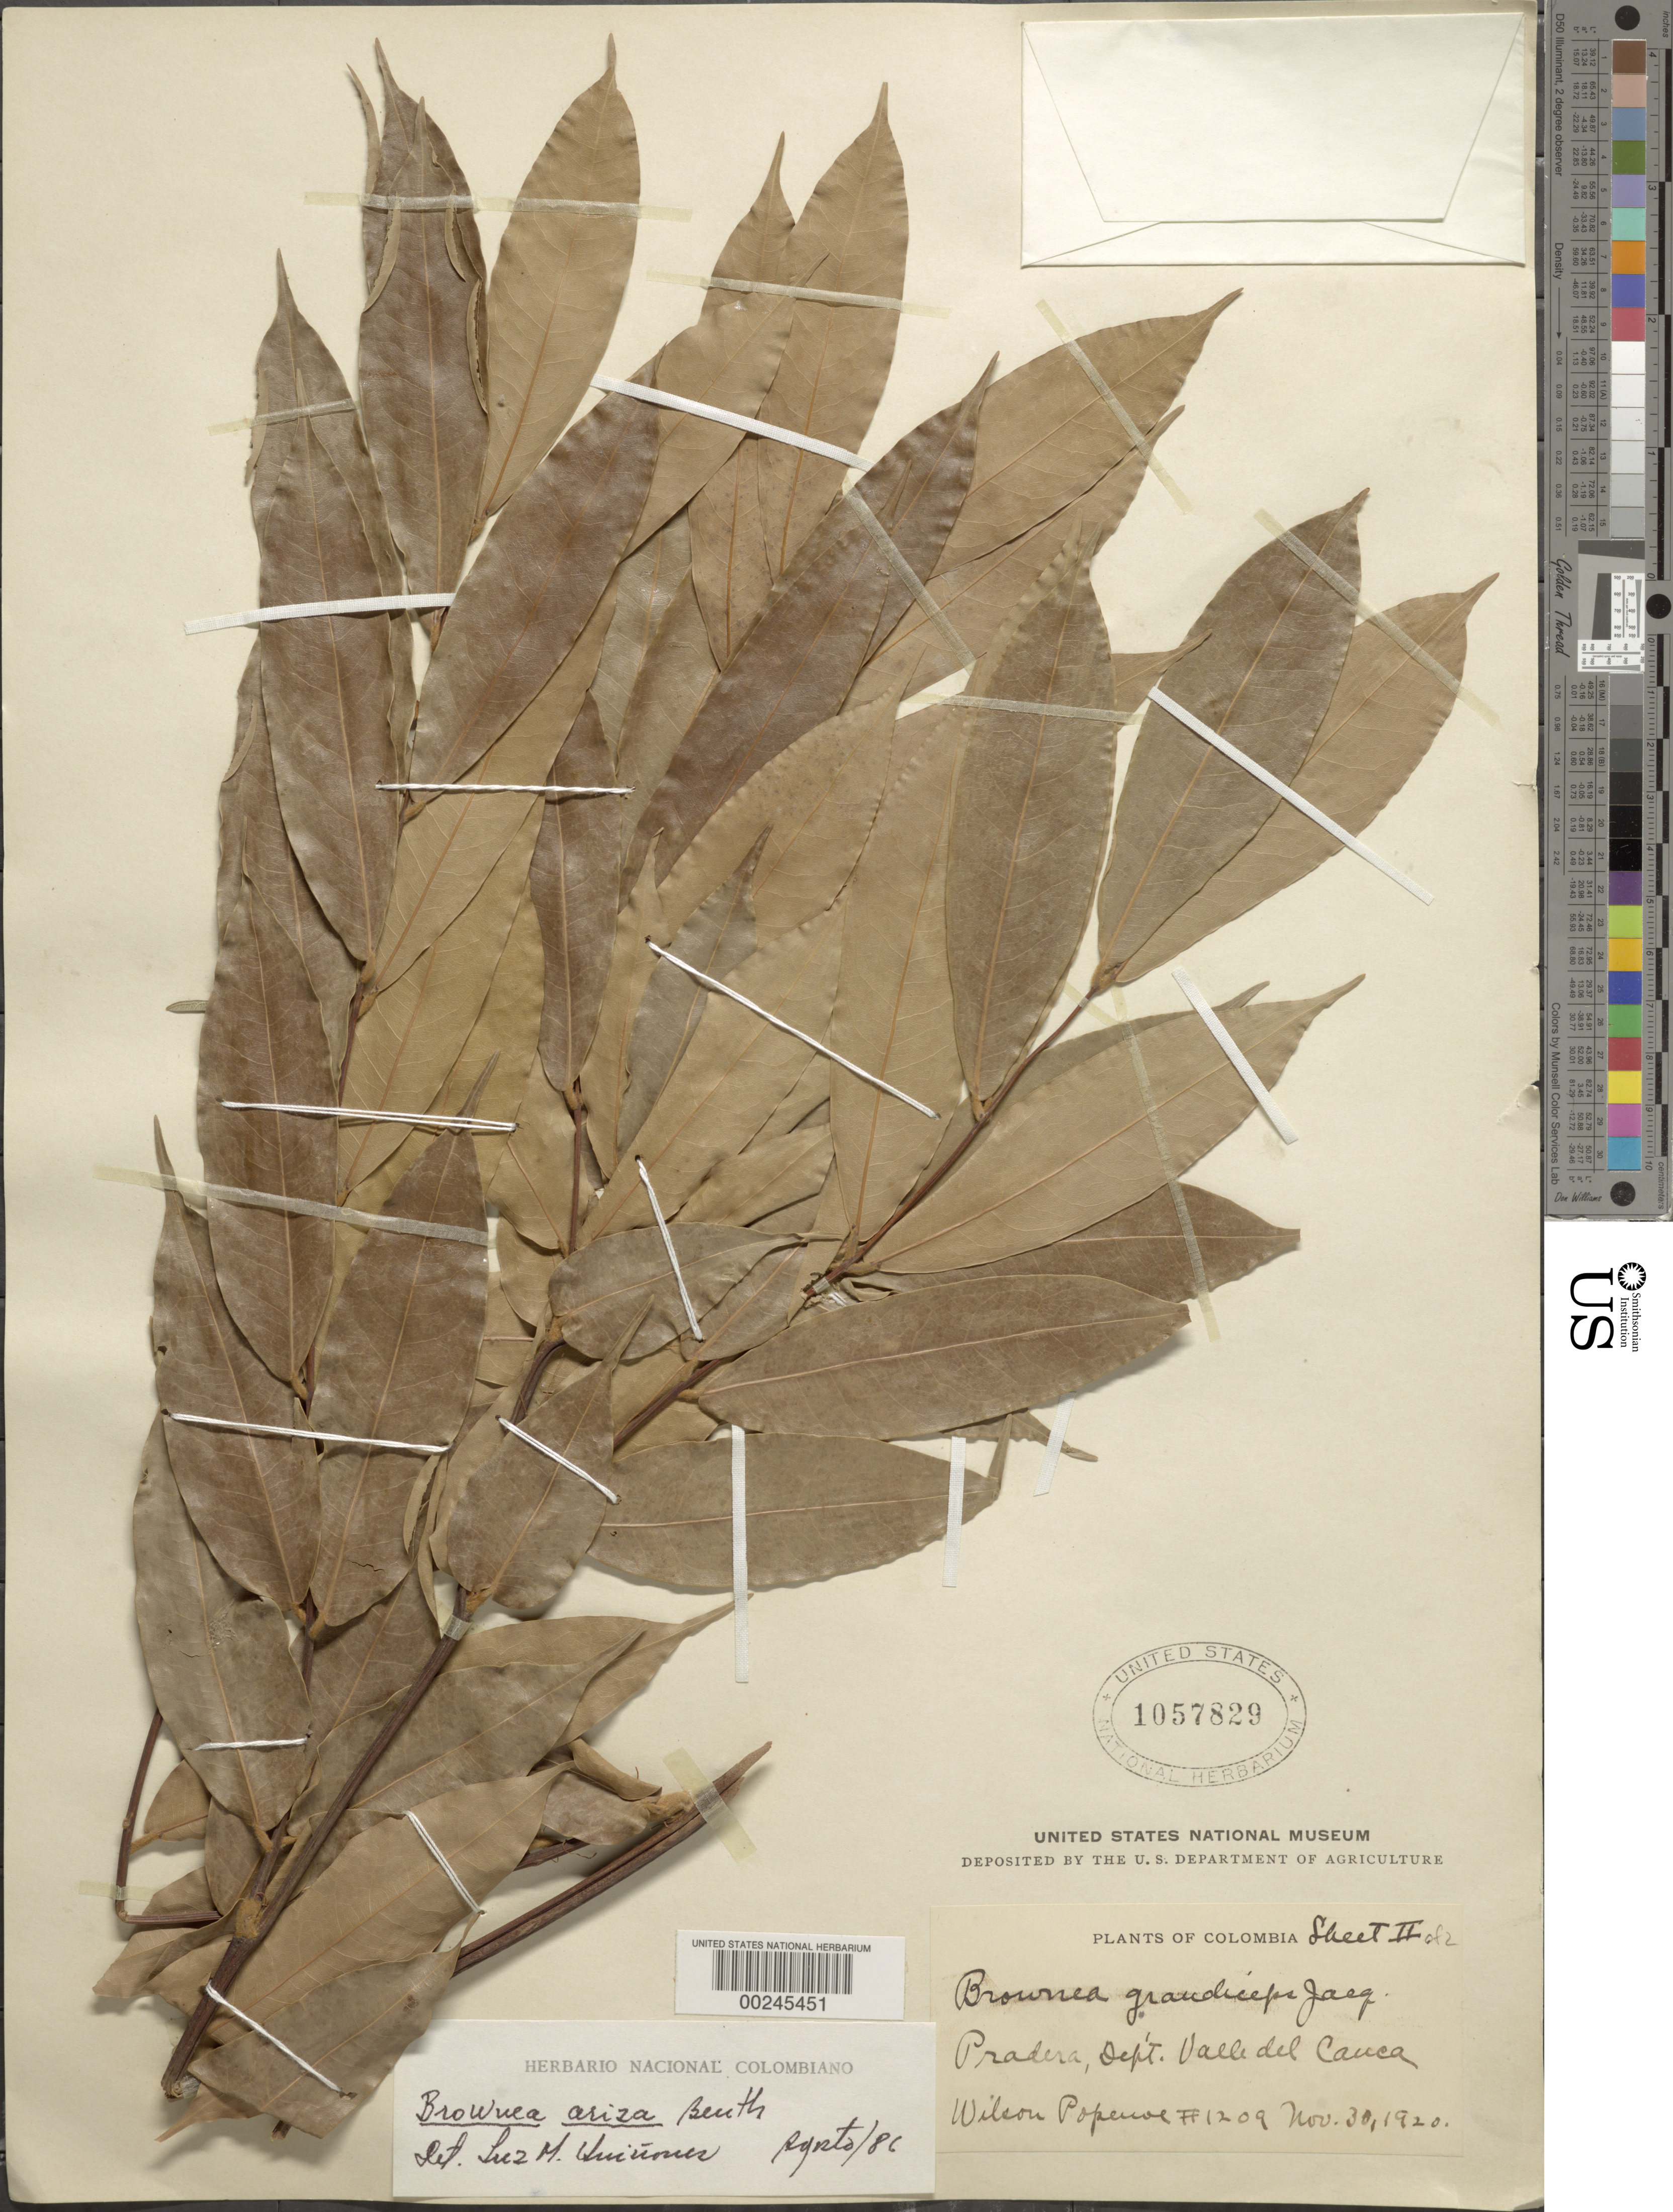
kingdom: Plantae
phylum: Tracheophyta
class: Magnoliopsida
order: Fabales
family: Fabaceae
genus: Brownea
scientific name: Brownea ariza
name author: Benth.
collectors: W. Popenoe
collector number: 1209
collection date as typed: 30 Nov 1920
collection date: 1920-11-30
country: Colombia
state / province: Valle del Cauca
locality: Pradera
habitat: In door yards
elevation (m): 1036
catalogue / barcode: US 1057829